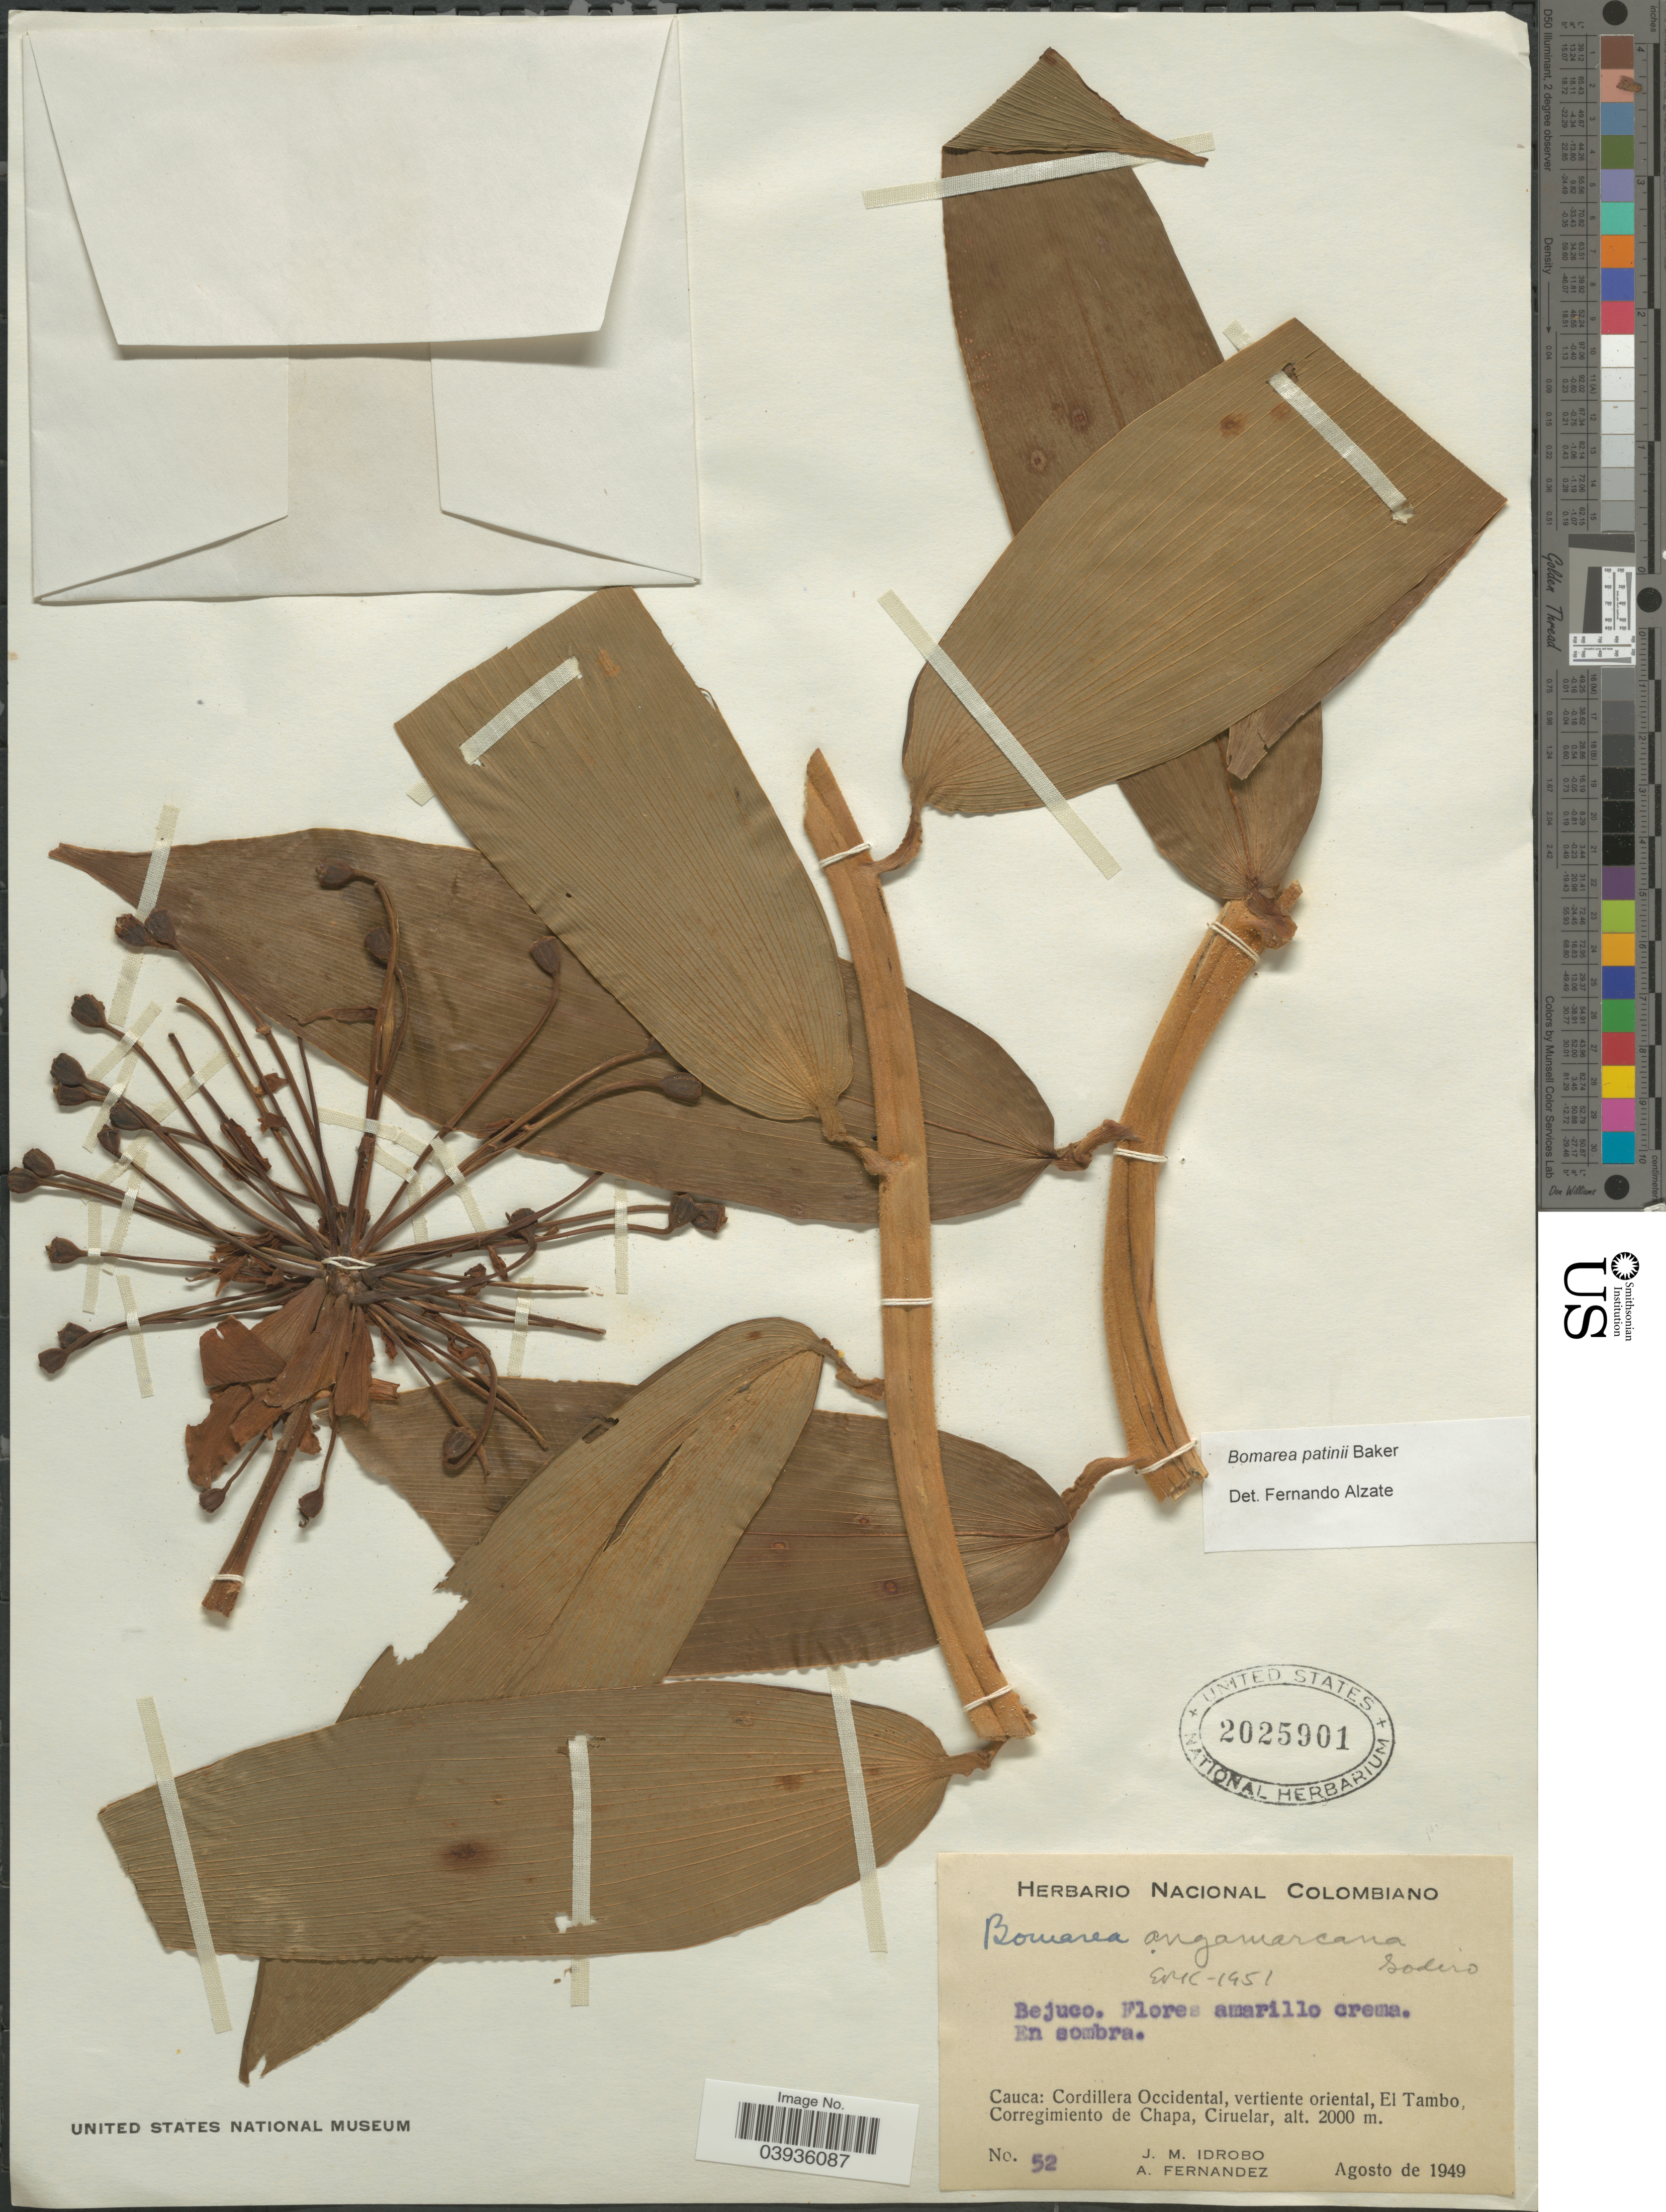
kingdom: Plantae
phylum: Tracheophyta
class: Liliopsida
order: Liliales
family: Alstroemeriaceae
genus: Bomarea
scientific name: Bomarea patinii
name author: Baker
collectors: J. M. Idrobo & A. Fernandez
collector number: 52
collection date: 1949-08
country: Colombia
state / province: Cauca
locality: Cordillera Occidental, vertiente oriental, El Tambo, Corregimiento de Chapa, Ciruelar.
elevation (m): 2000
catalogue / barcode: US 2025901